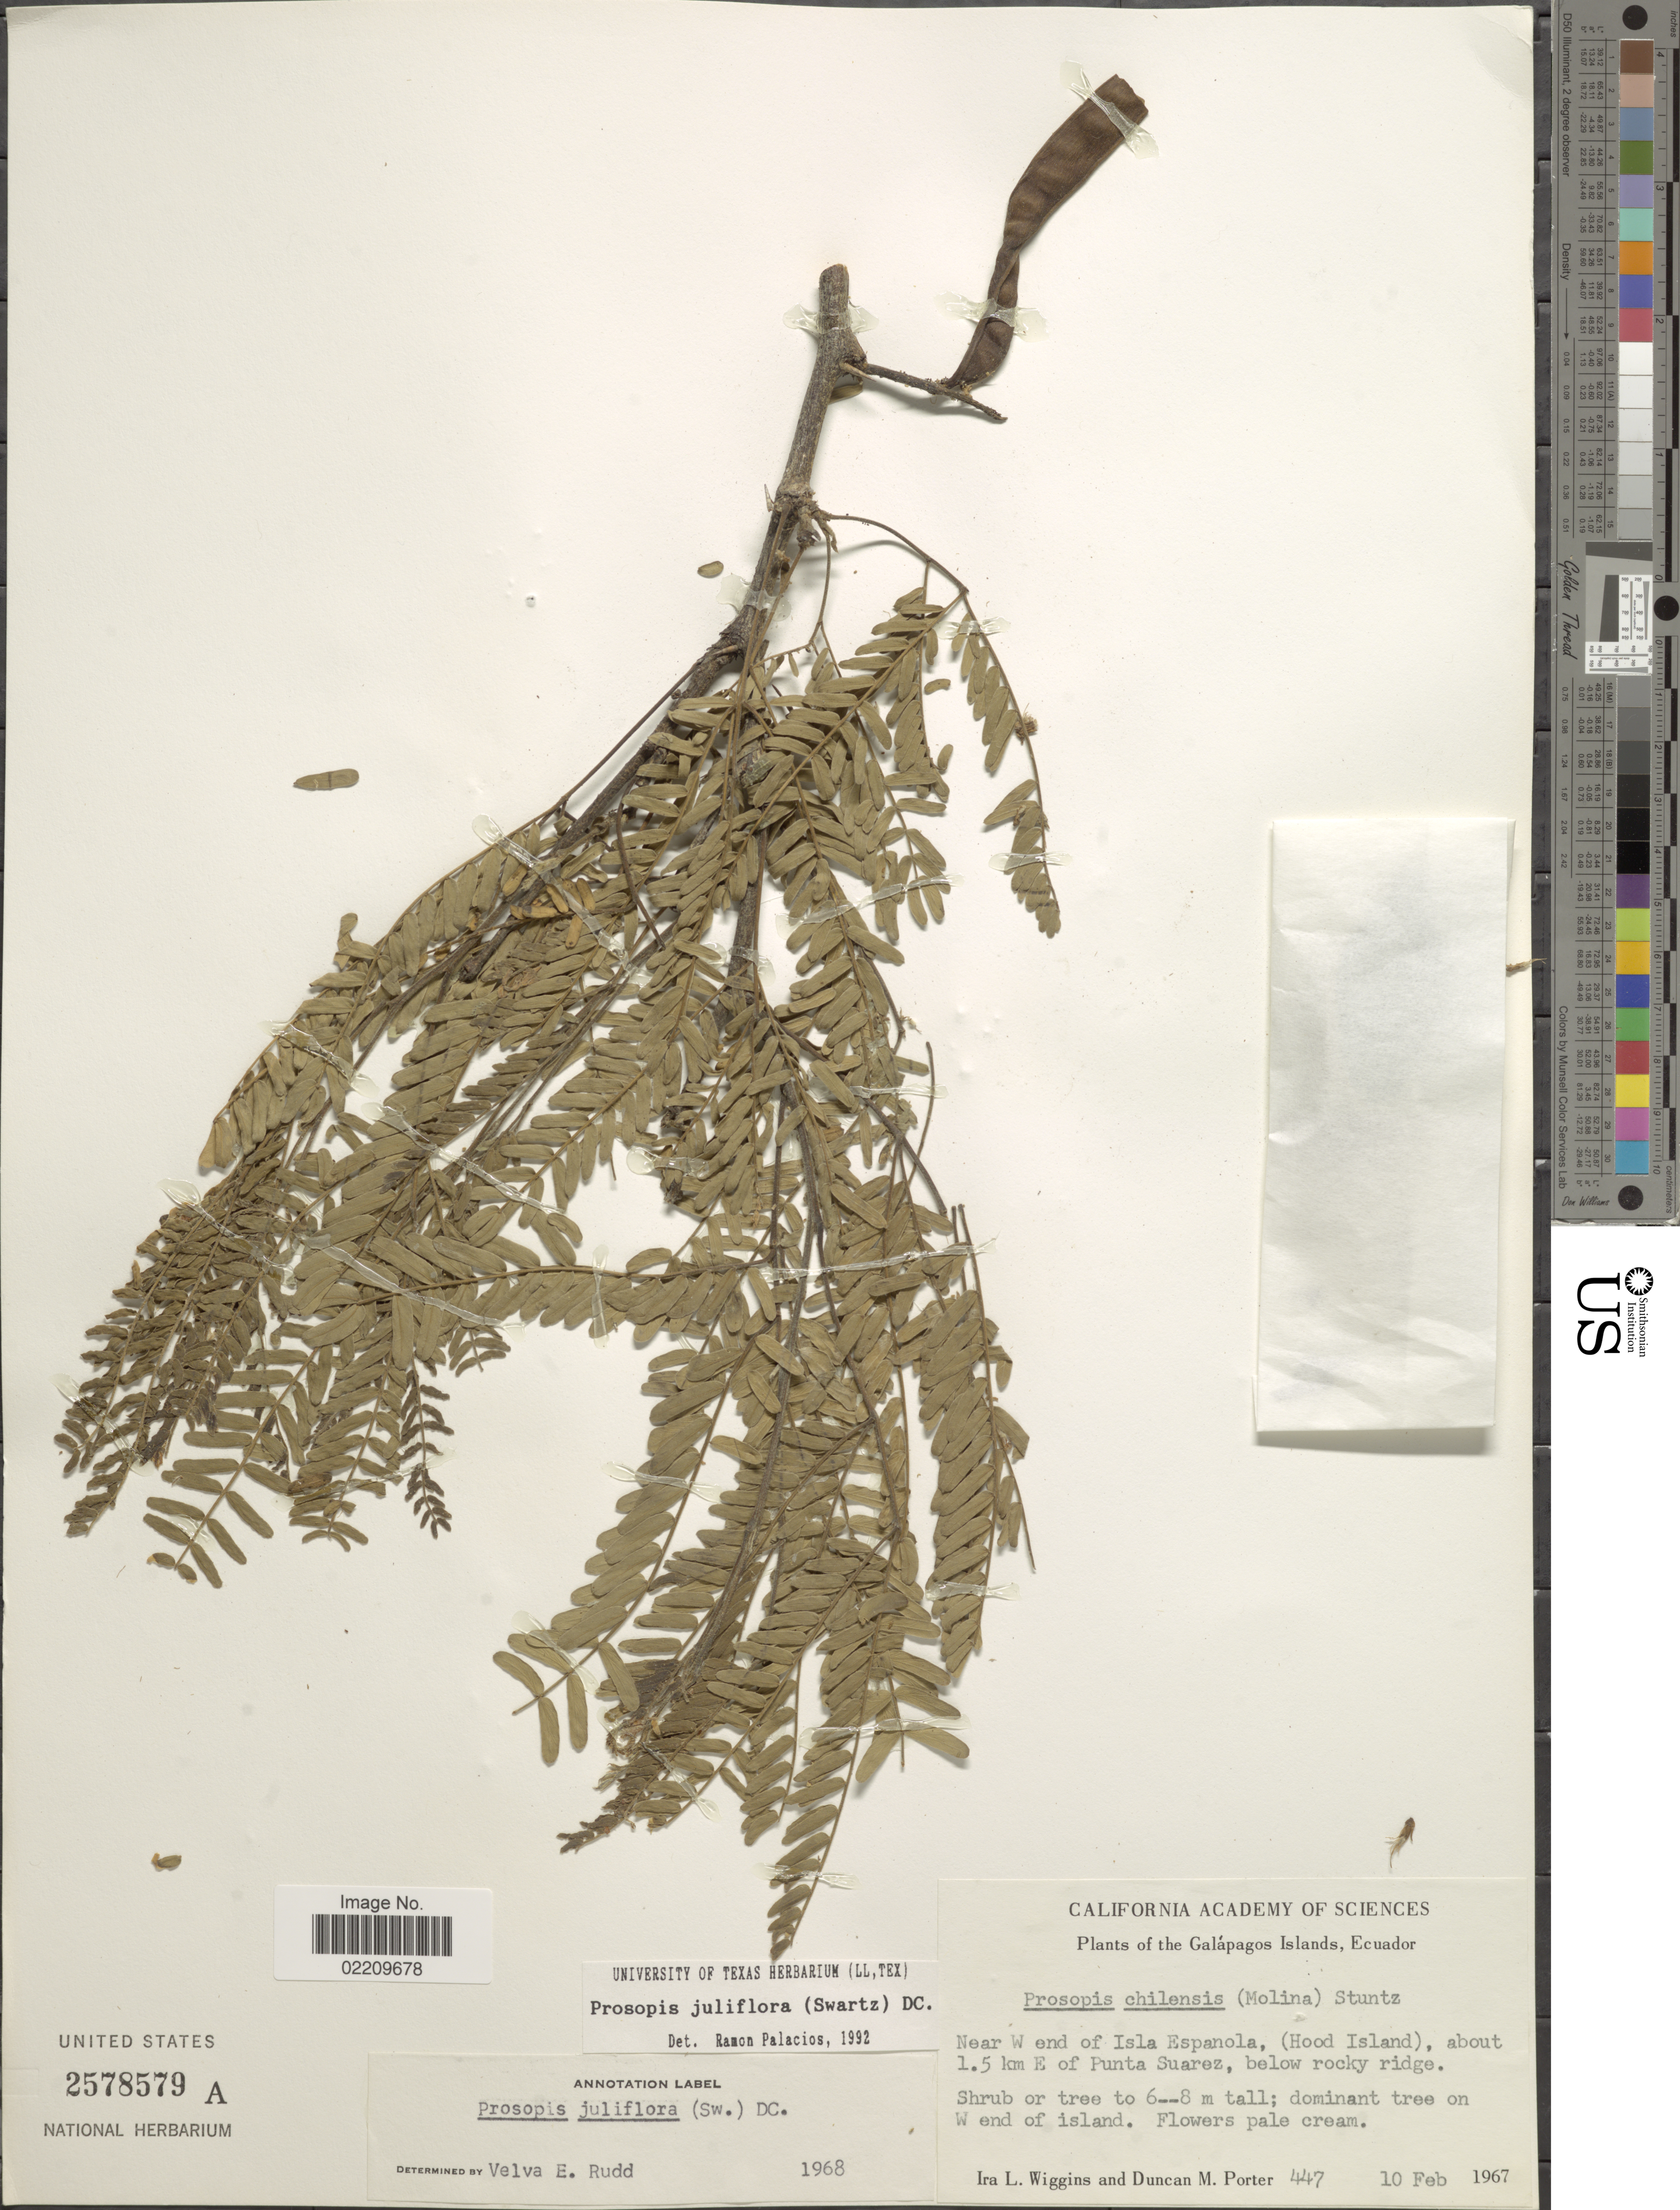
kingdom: Plantae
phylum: Tracheophyta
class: Magnoliopsida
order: Fabales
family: Fabaceae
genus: Neltuma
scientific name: Neltuma juliflora var. juliflora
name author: (Sw.) Raf.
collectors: I. L. Wiggins & D. Porter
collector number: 447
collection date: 1967-02-10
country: Ecuador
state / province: Colón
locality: Galápagos Islands, Ecuador. Near W end of Isla Espanola, (Hood Island), about 1.5 km E of Punta Suarez, below rocky ridge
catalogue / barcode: US 2578579A